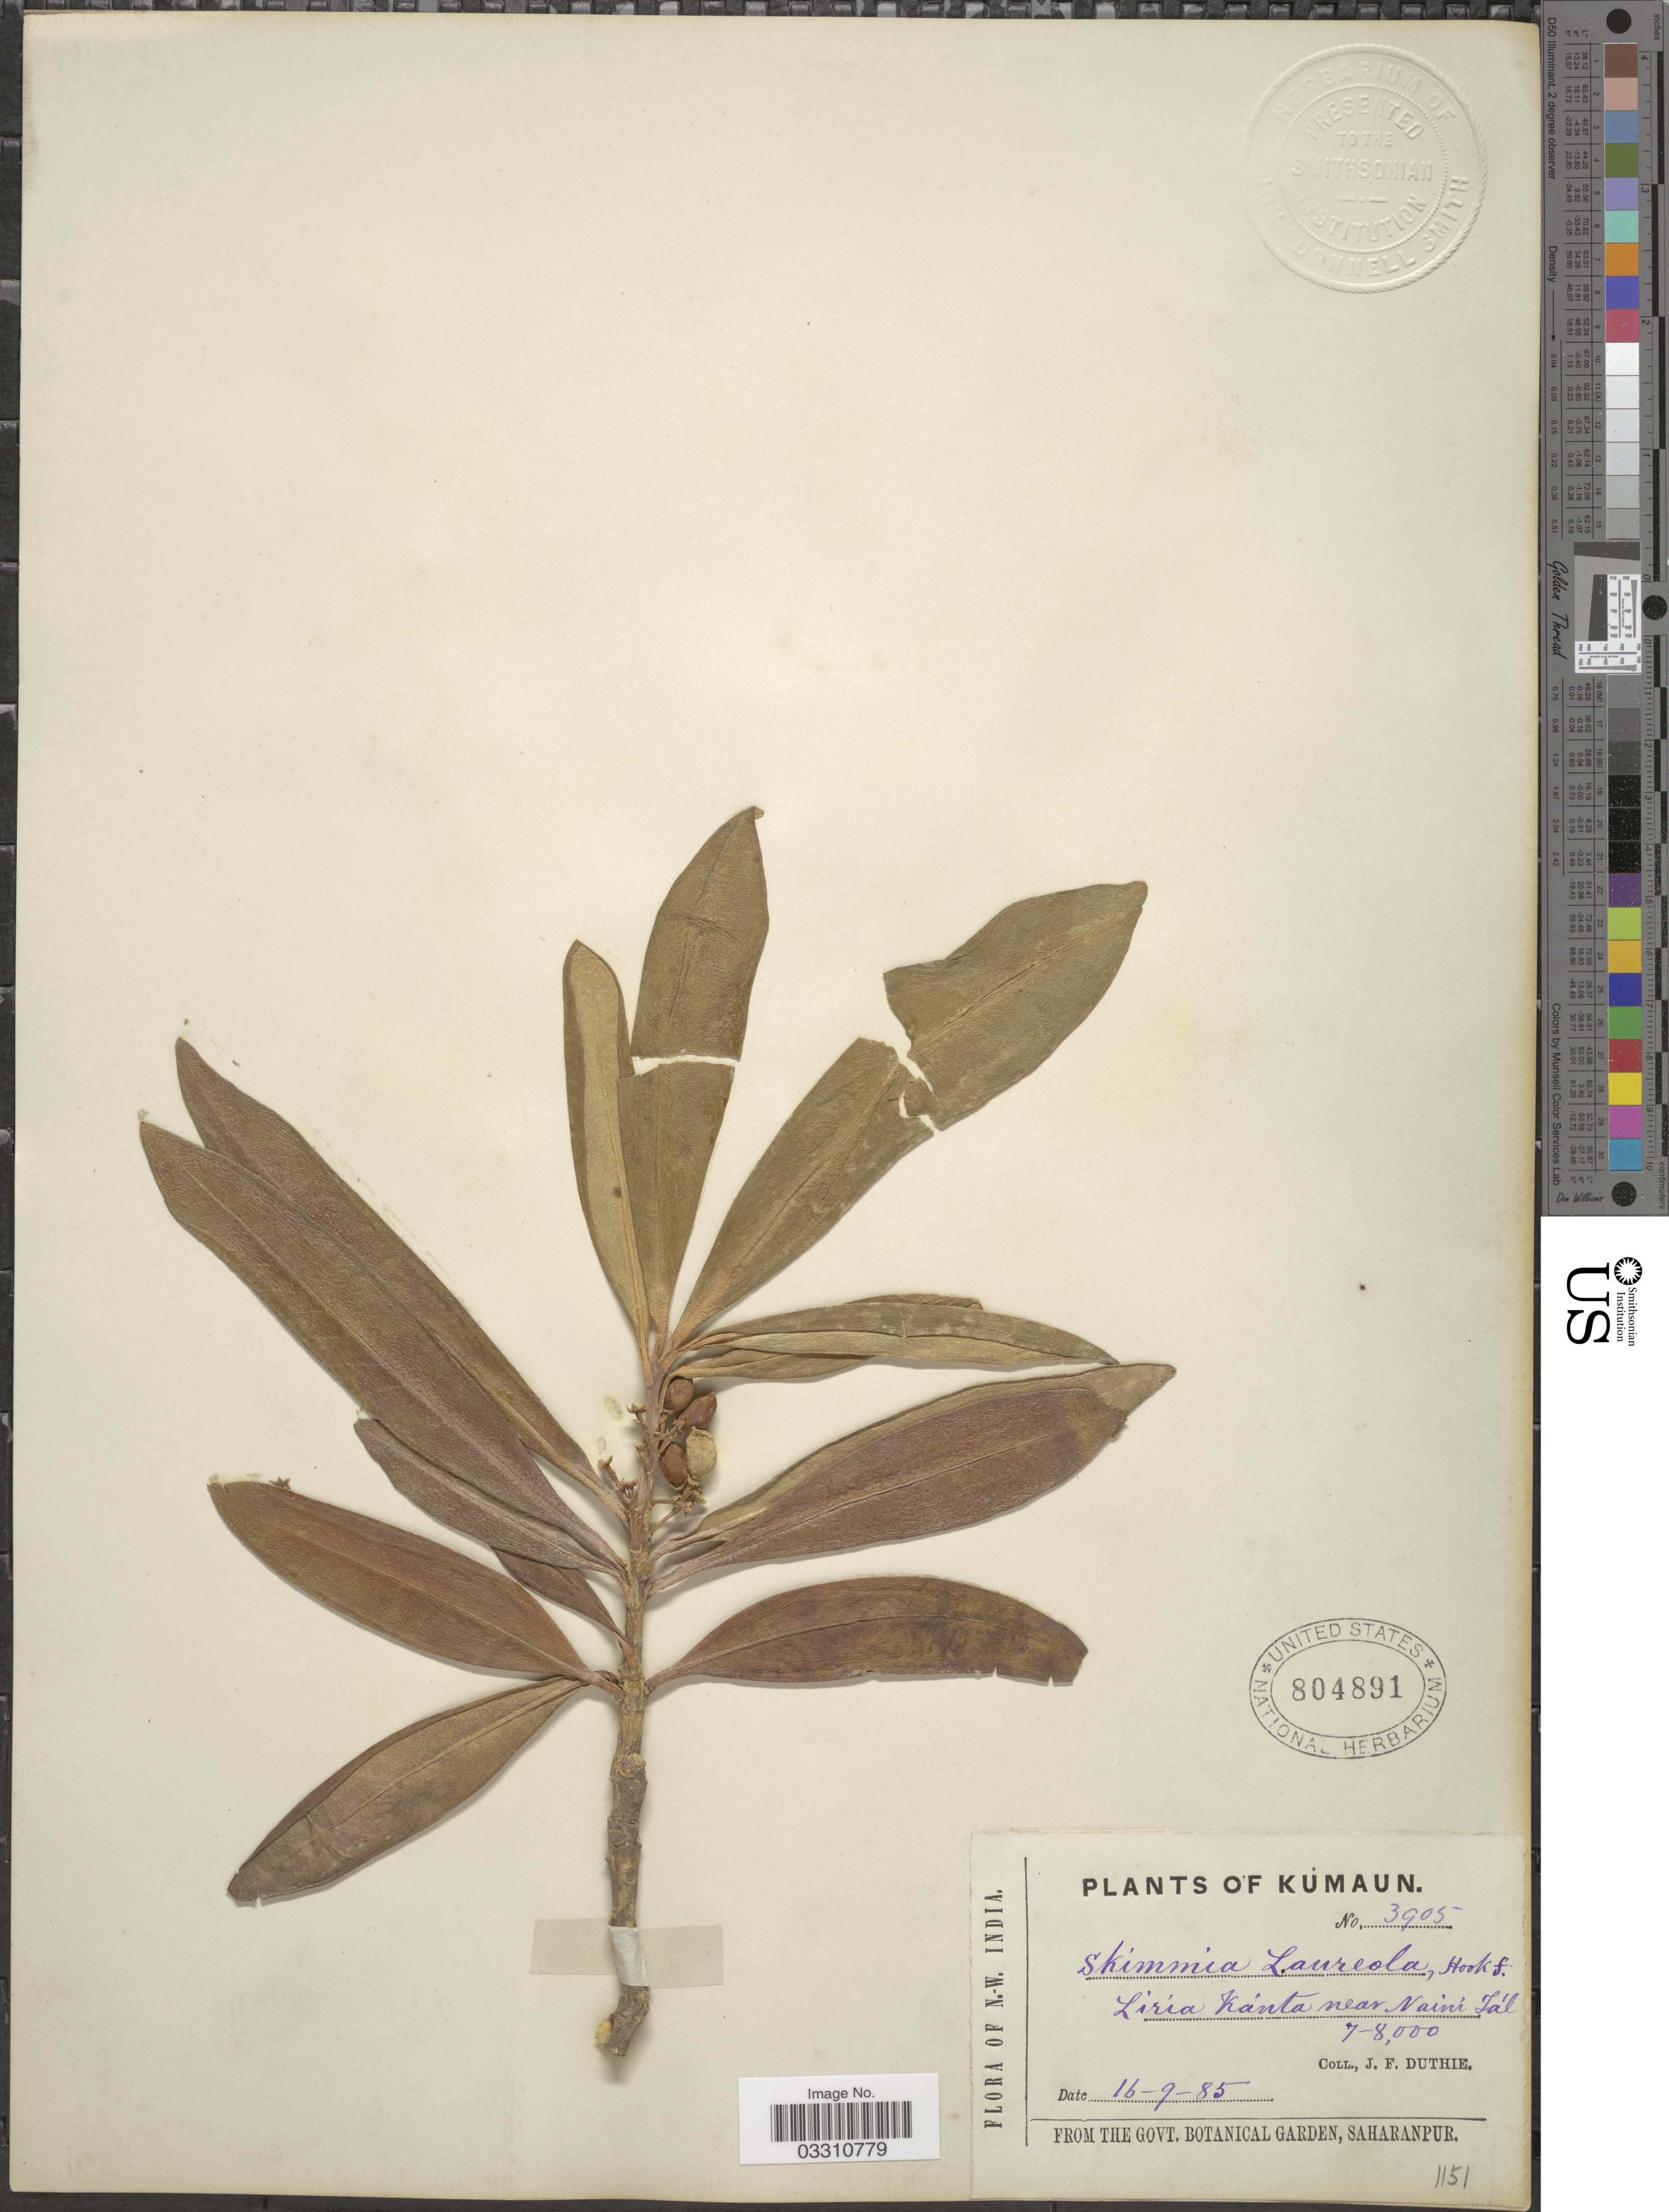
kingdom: Plantae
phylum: Tracheophyta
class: Magnoliopsida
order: Sapindales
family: Rutaceae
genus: Skimmia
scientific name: Skimmia laureola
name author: (DC.) Decne.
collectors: J. F. Duthie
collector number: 3905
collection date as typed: Transcribed d/m/y: 16/9/85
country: India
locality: N.W. India, Kumaun, Liria Kánta near Naini Tál.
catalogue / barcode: US 804891